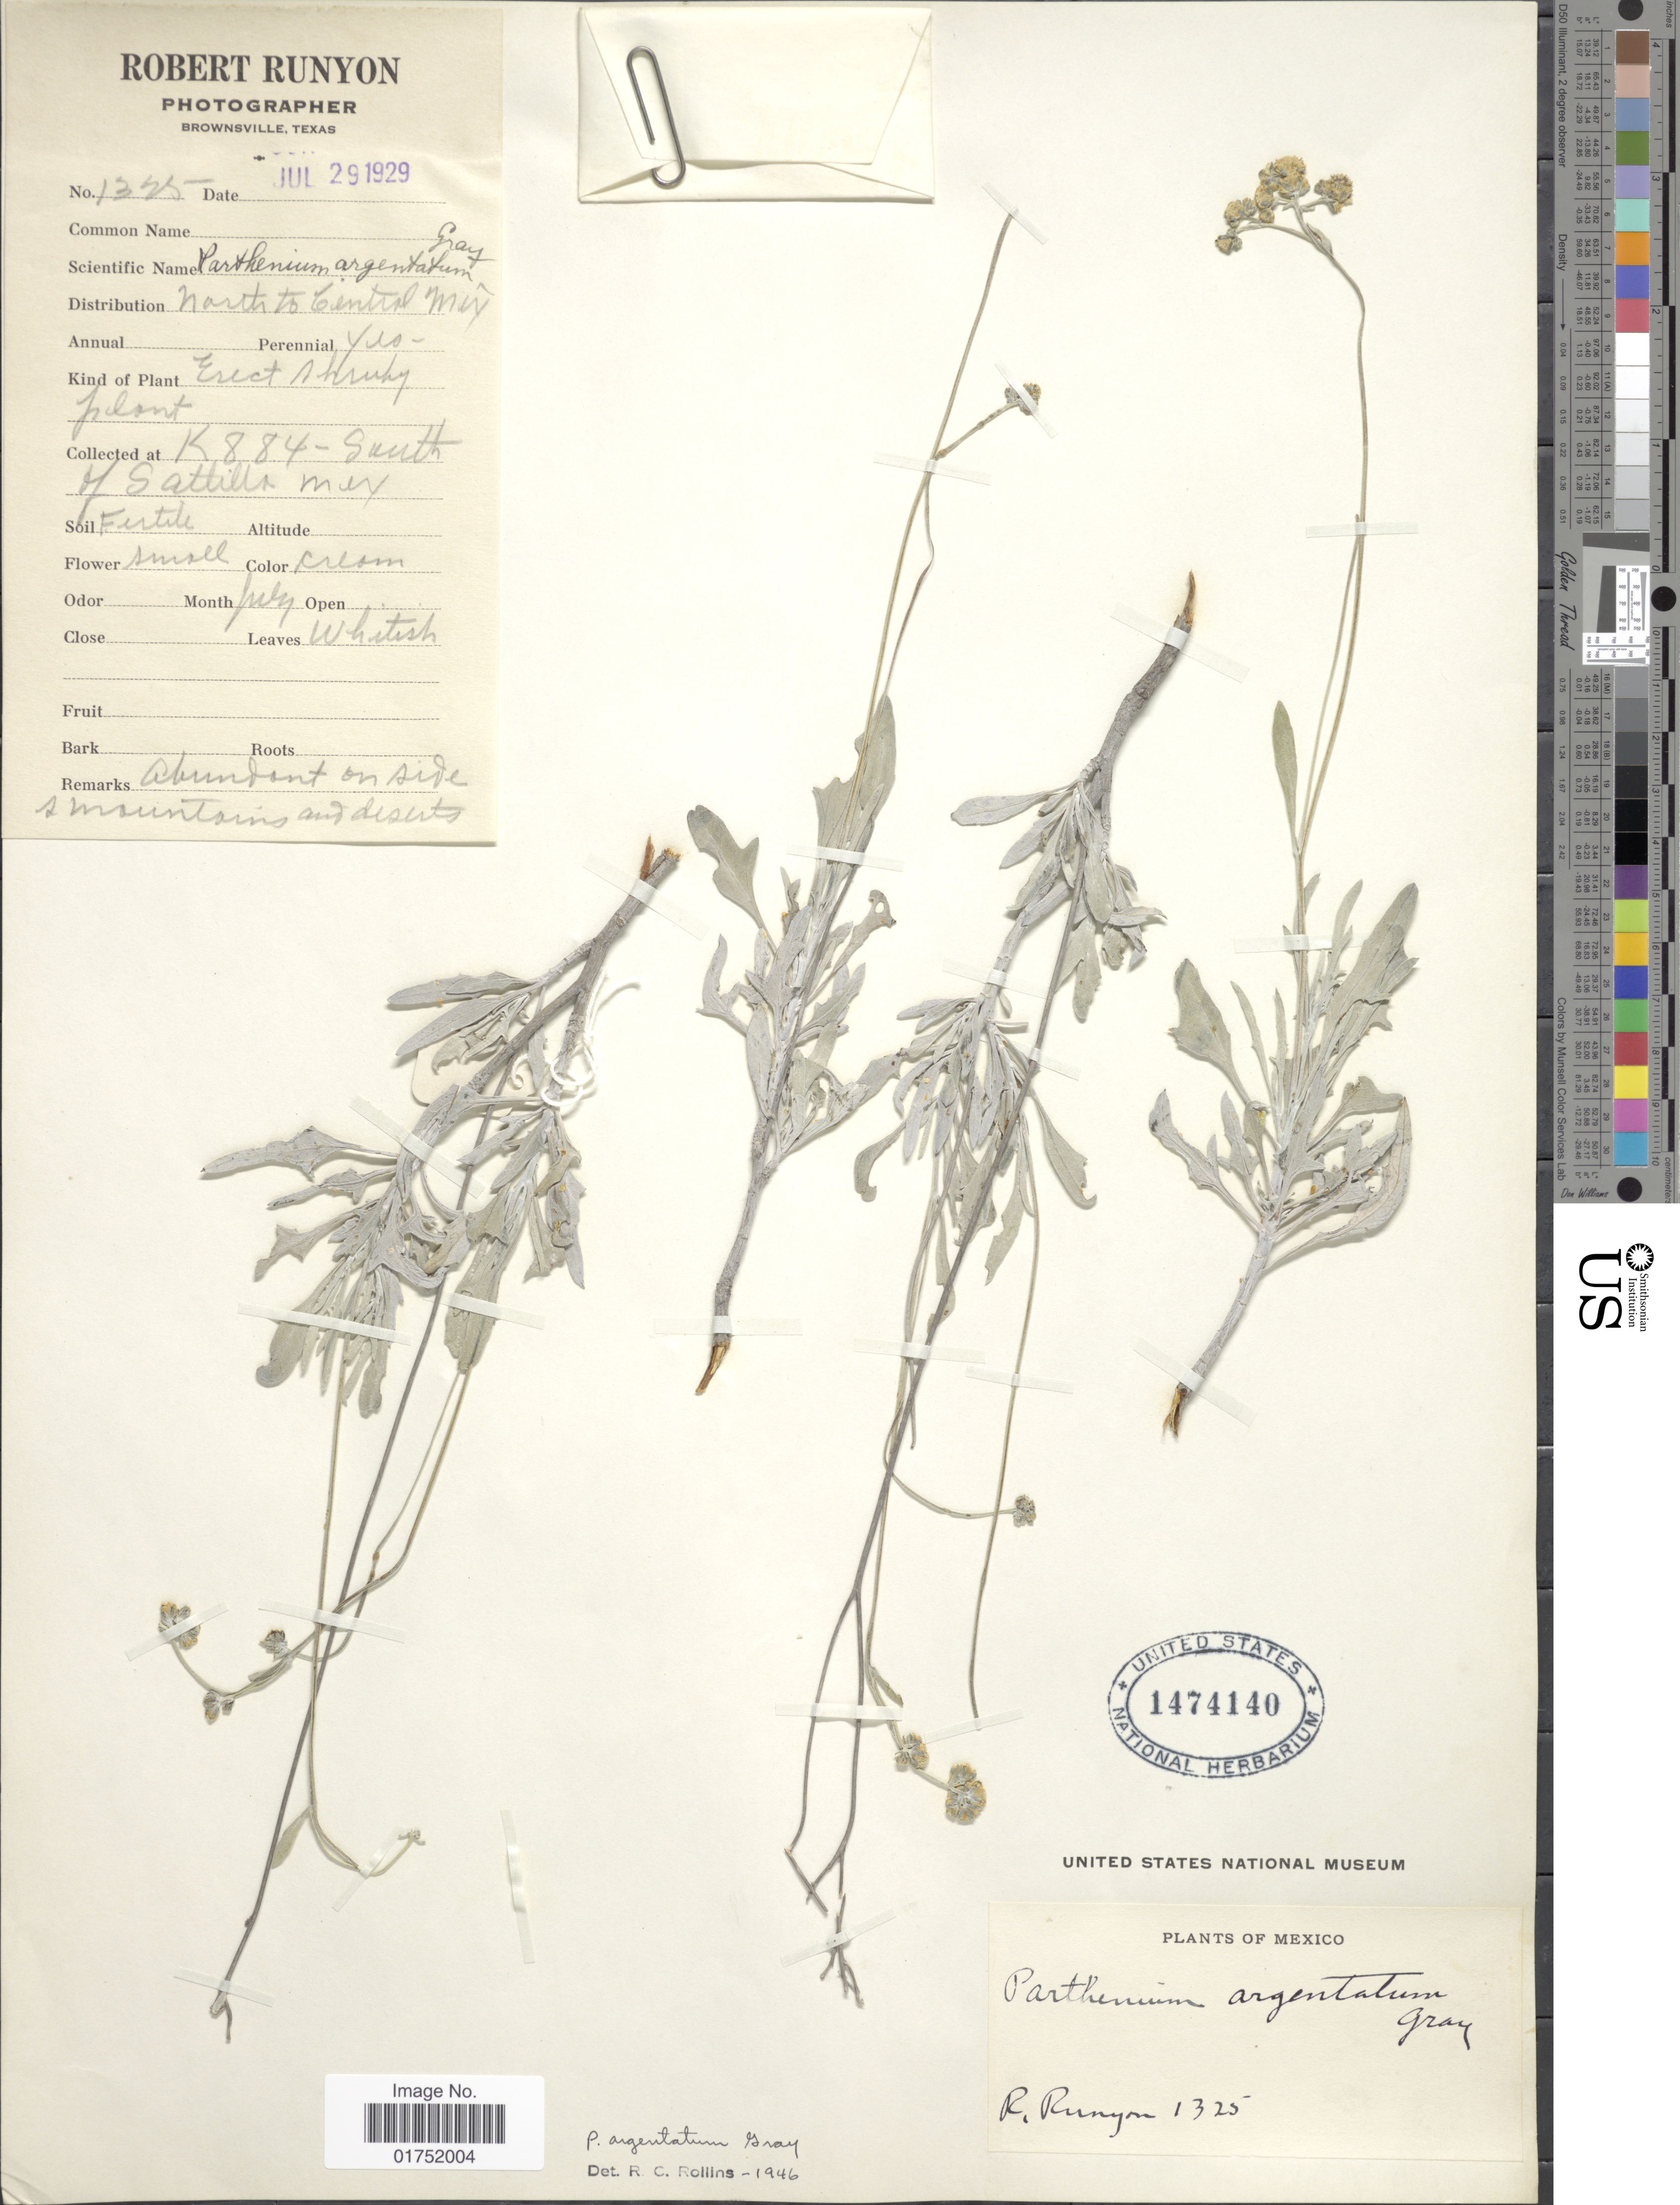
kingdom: Plantae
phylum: Tracheophyta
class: Magnoliopsida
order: Asterales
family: Asteraceae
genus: Parthenium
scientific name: Parthenium argentatum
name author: A. Gray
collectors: R. Runyon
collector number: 1325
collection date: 1929-07-29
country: Mexico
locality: K884, South of Saltillo, Mex.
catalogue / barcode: US 1474140